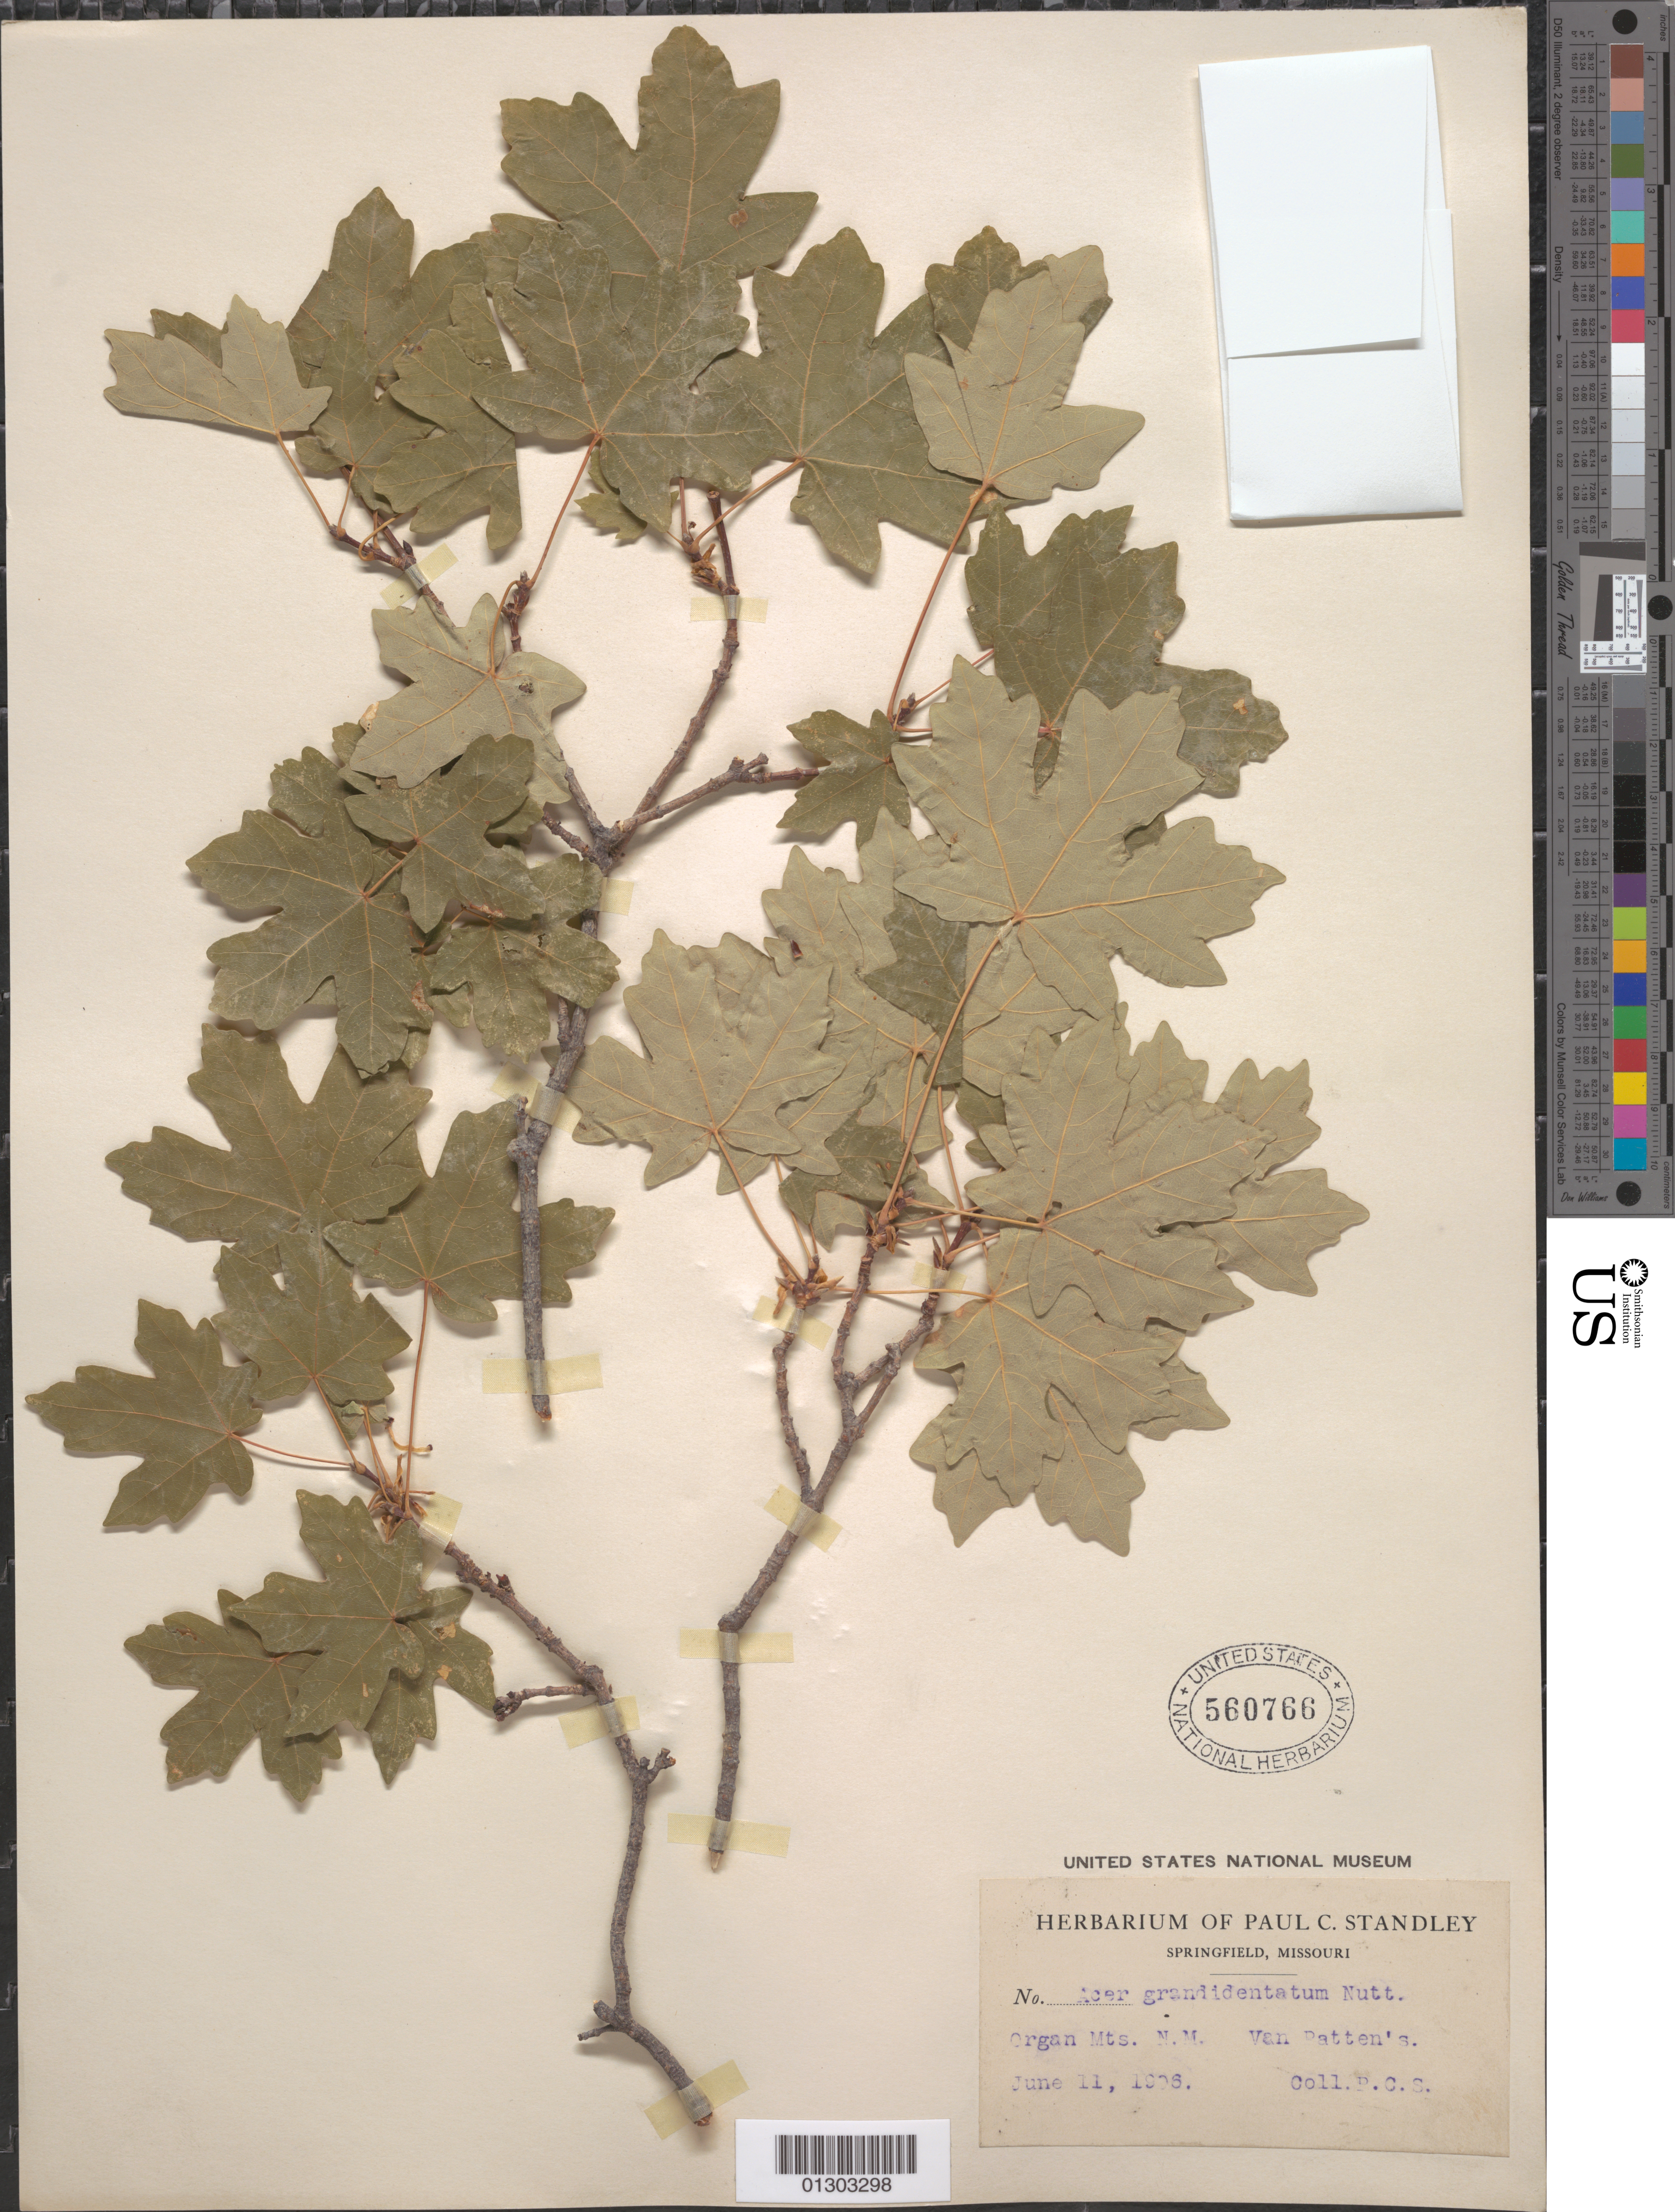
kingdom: Plantae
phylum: Tracheophyta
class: Magnoliopsida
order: Sapindales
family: Sapindaceae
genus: Acer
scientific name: Acer grandidentatum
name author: Nutt.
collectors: P. C. Standley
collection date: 1906-06-11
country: United States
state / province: New Mexico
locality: Organ Mountains, Van Patten's.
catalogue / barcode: US 560766